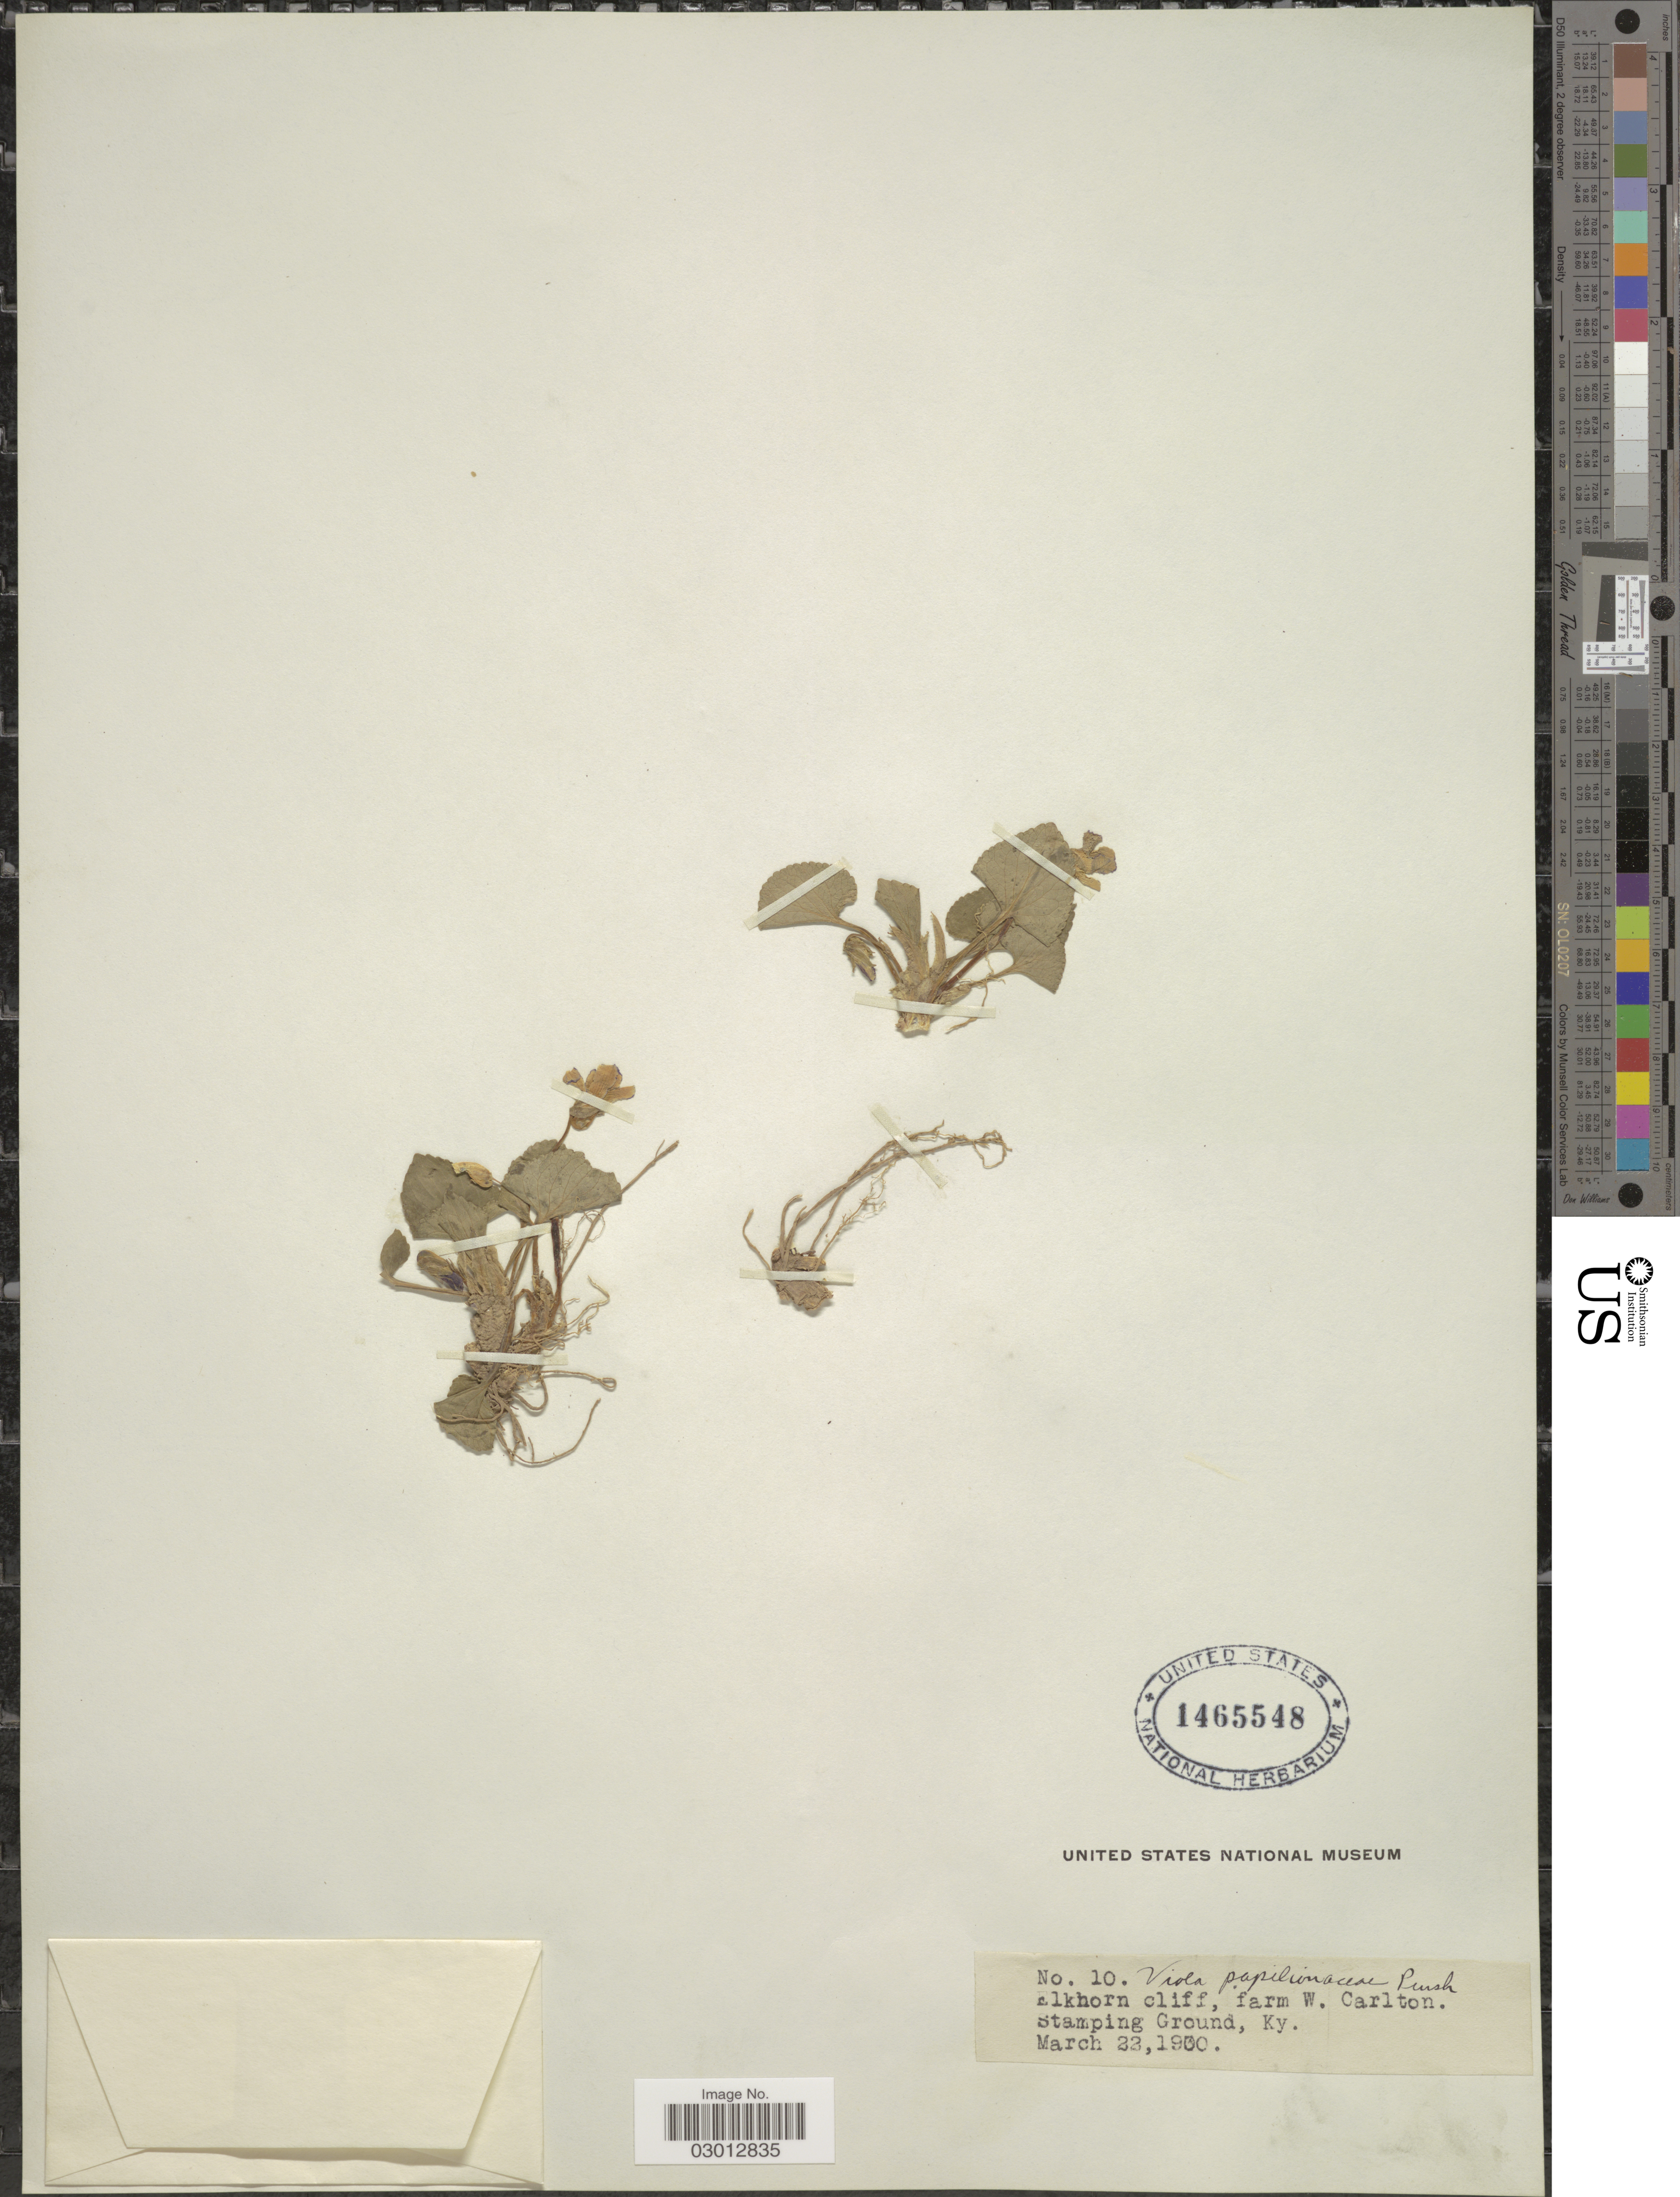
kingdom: Plantae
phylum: Tracheophyta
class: Magnoliopsida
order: Malpighiales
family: Violaceae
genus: Viola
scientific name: Viola papilionacea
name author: Pursh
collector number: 10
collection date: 1900-03-22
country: United States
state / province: Kentucky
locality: Elkhorn cliff, farm W. Carlton. Stamping Ground, Ky.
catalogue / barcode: US 1465548